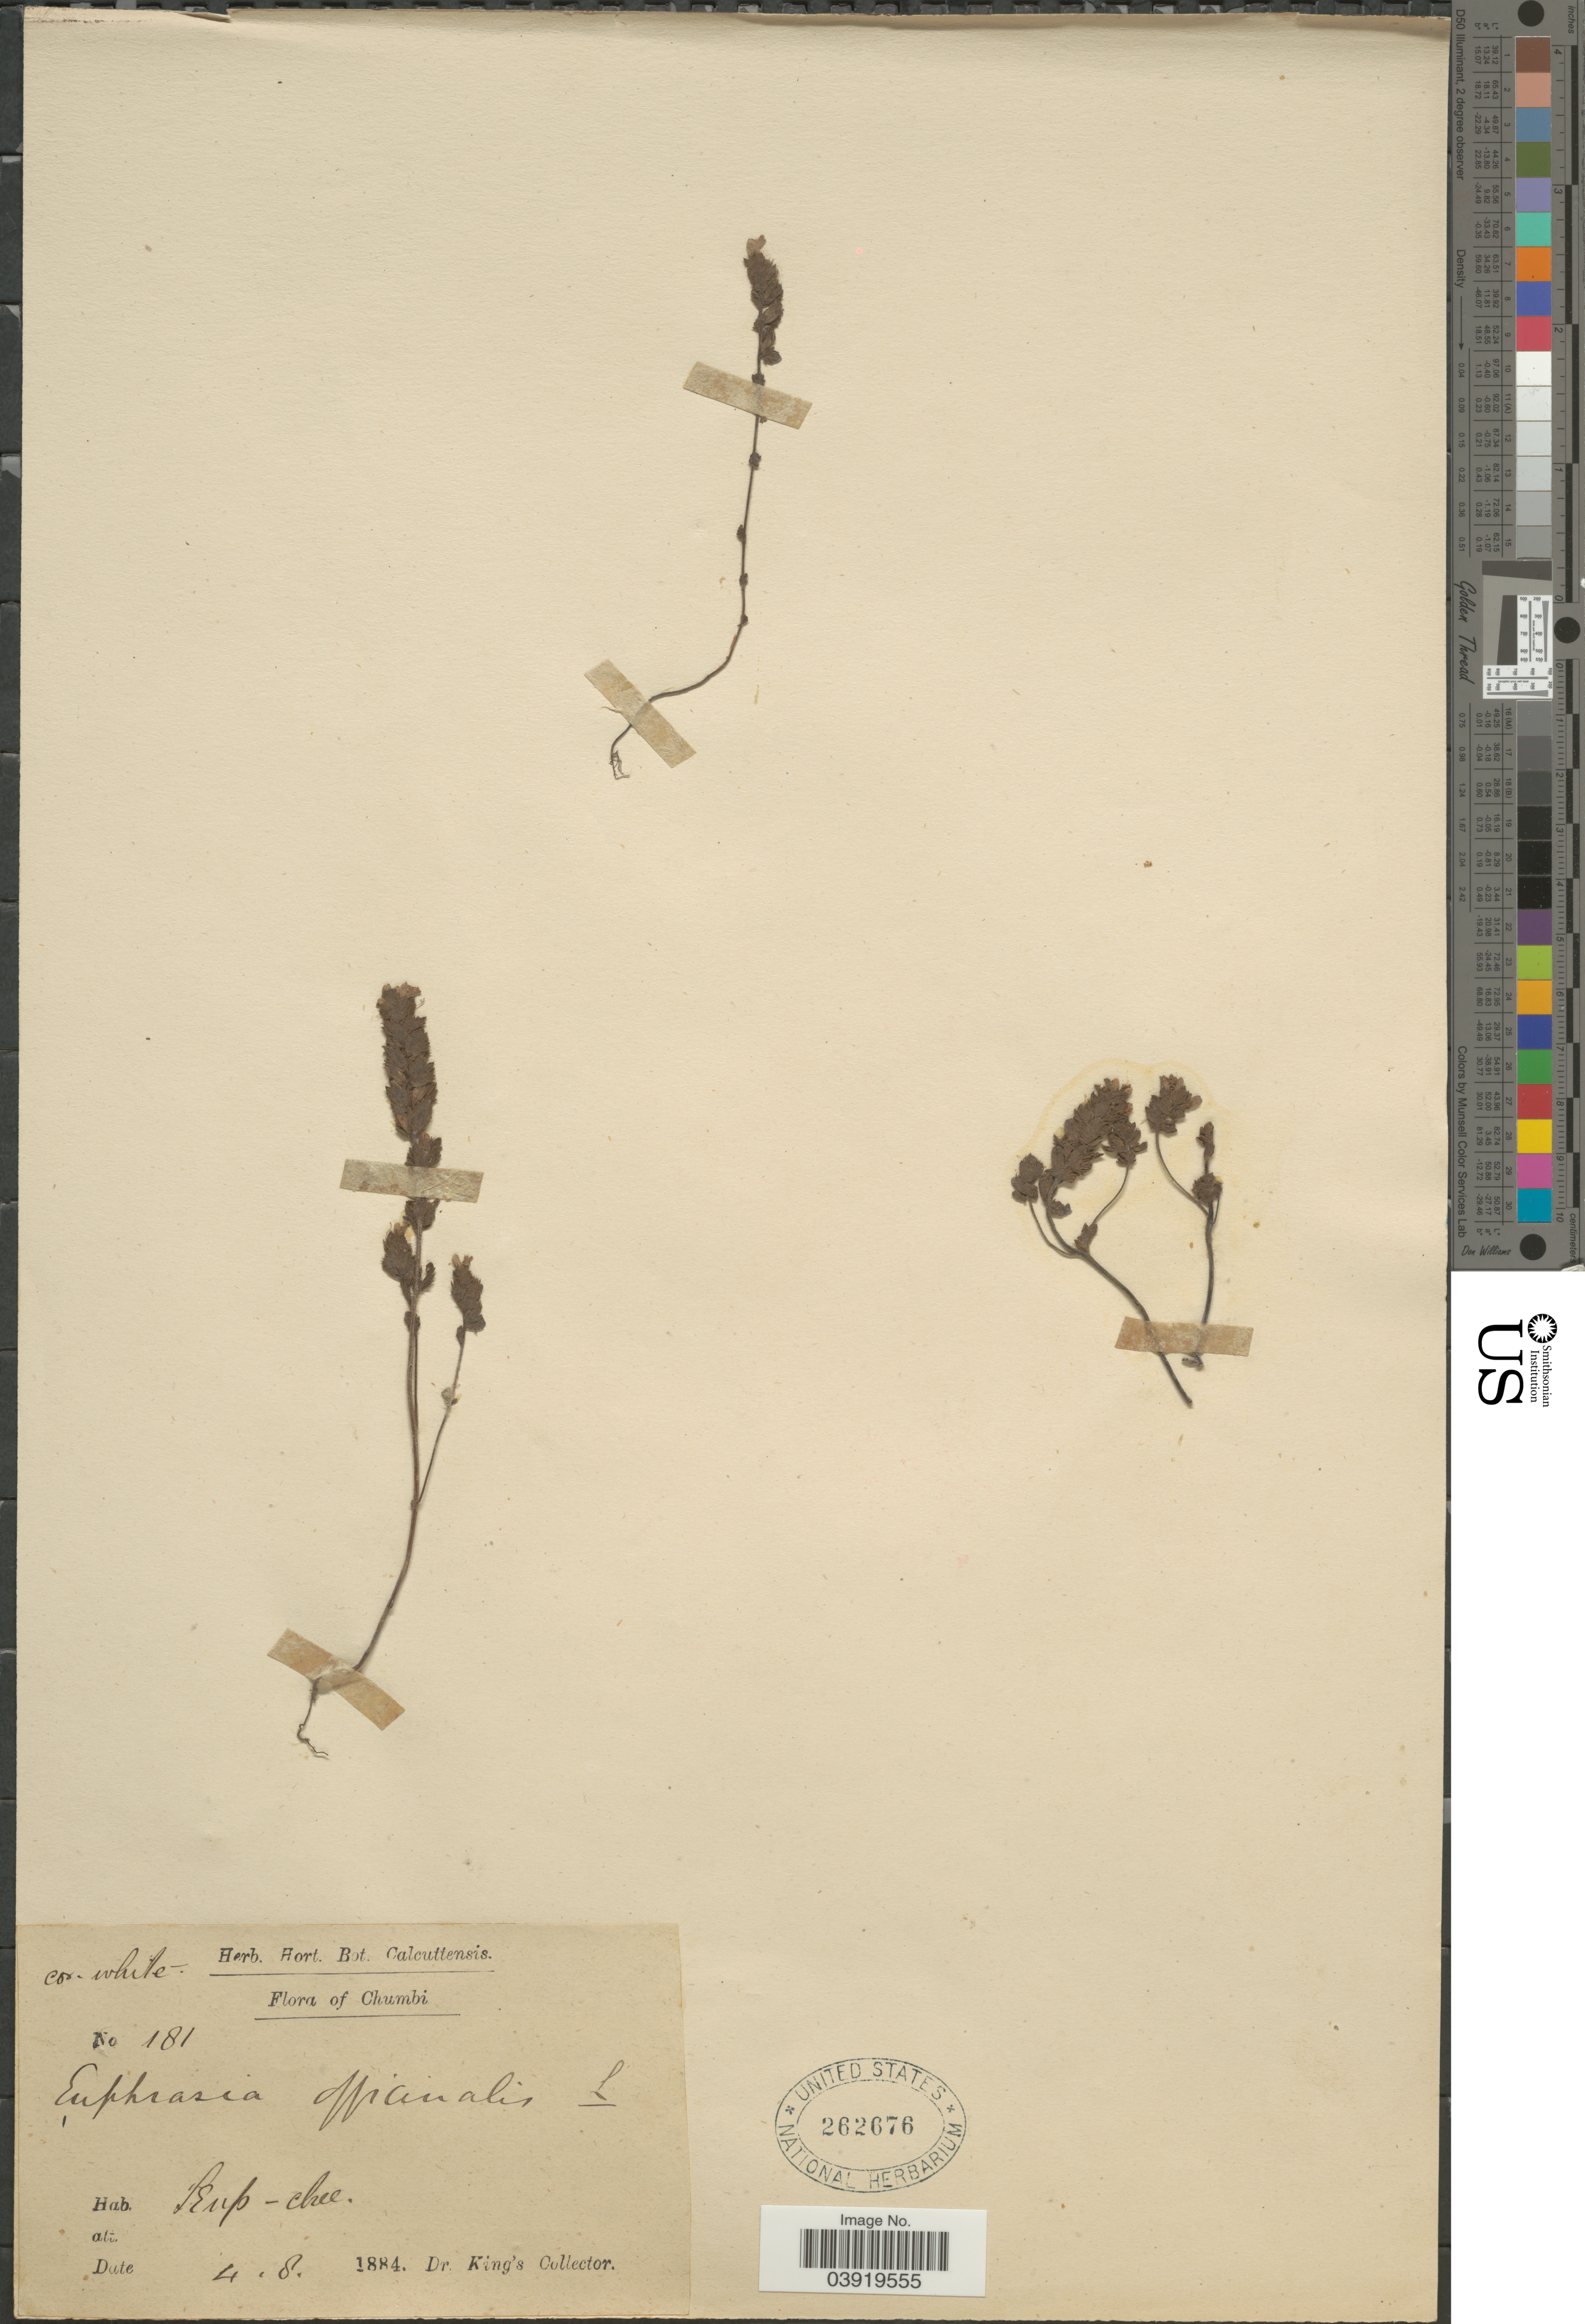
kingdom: Plantae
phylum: Tracheophyta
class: Magnoliopsida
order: Lamiales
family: Orobanchaceae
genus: Euphrasia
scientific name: Euphrasia officinalis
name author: L.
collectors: Dr. King's collector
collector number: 181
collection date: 1884-08-04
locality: Chumbi. 'L Enp-chee.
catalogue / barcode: US 262676